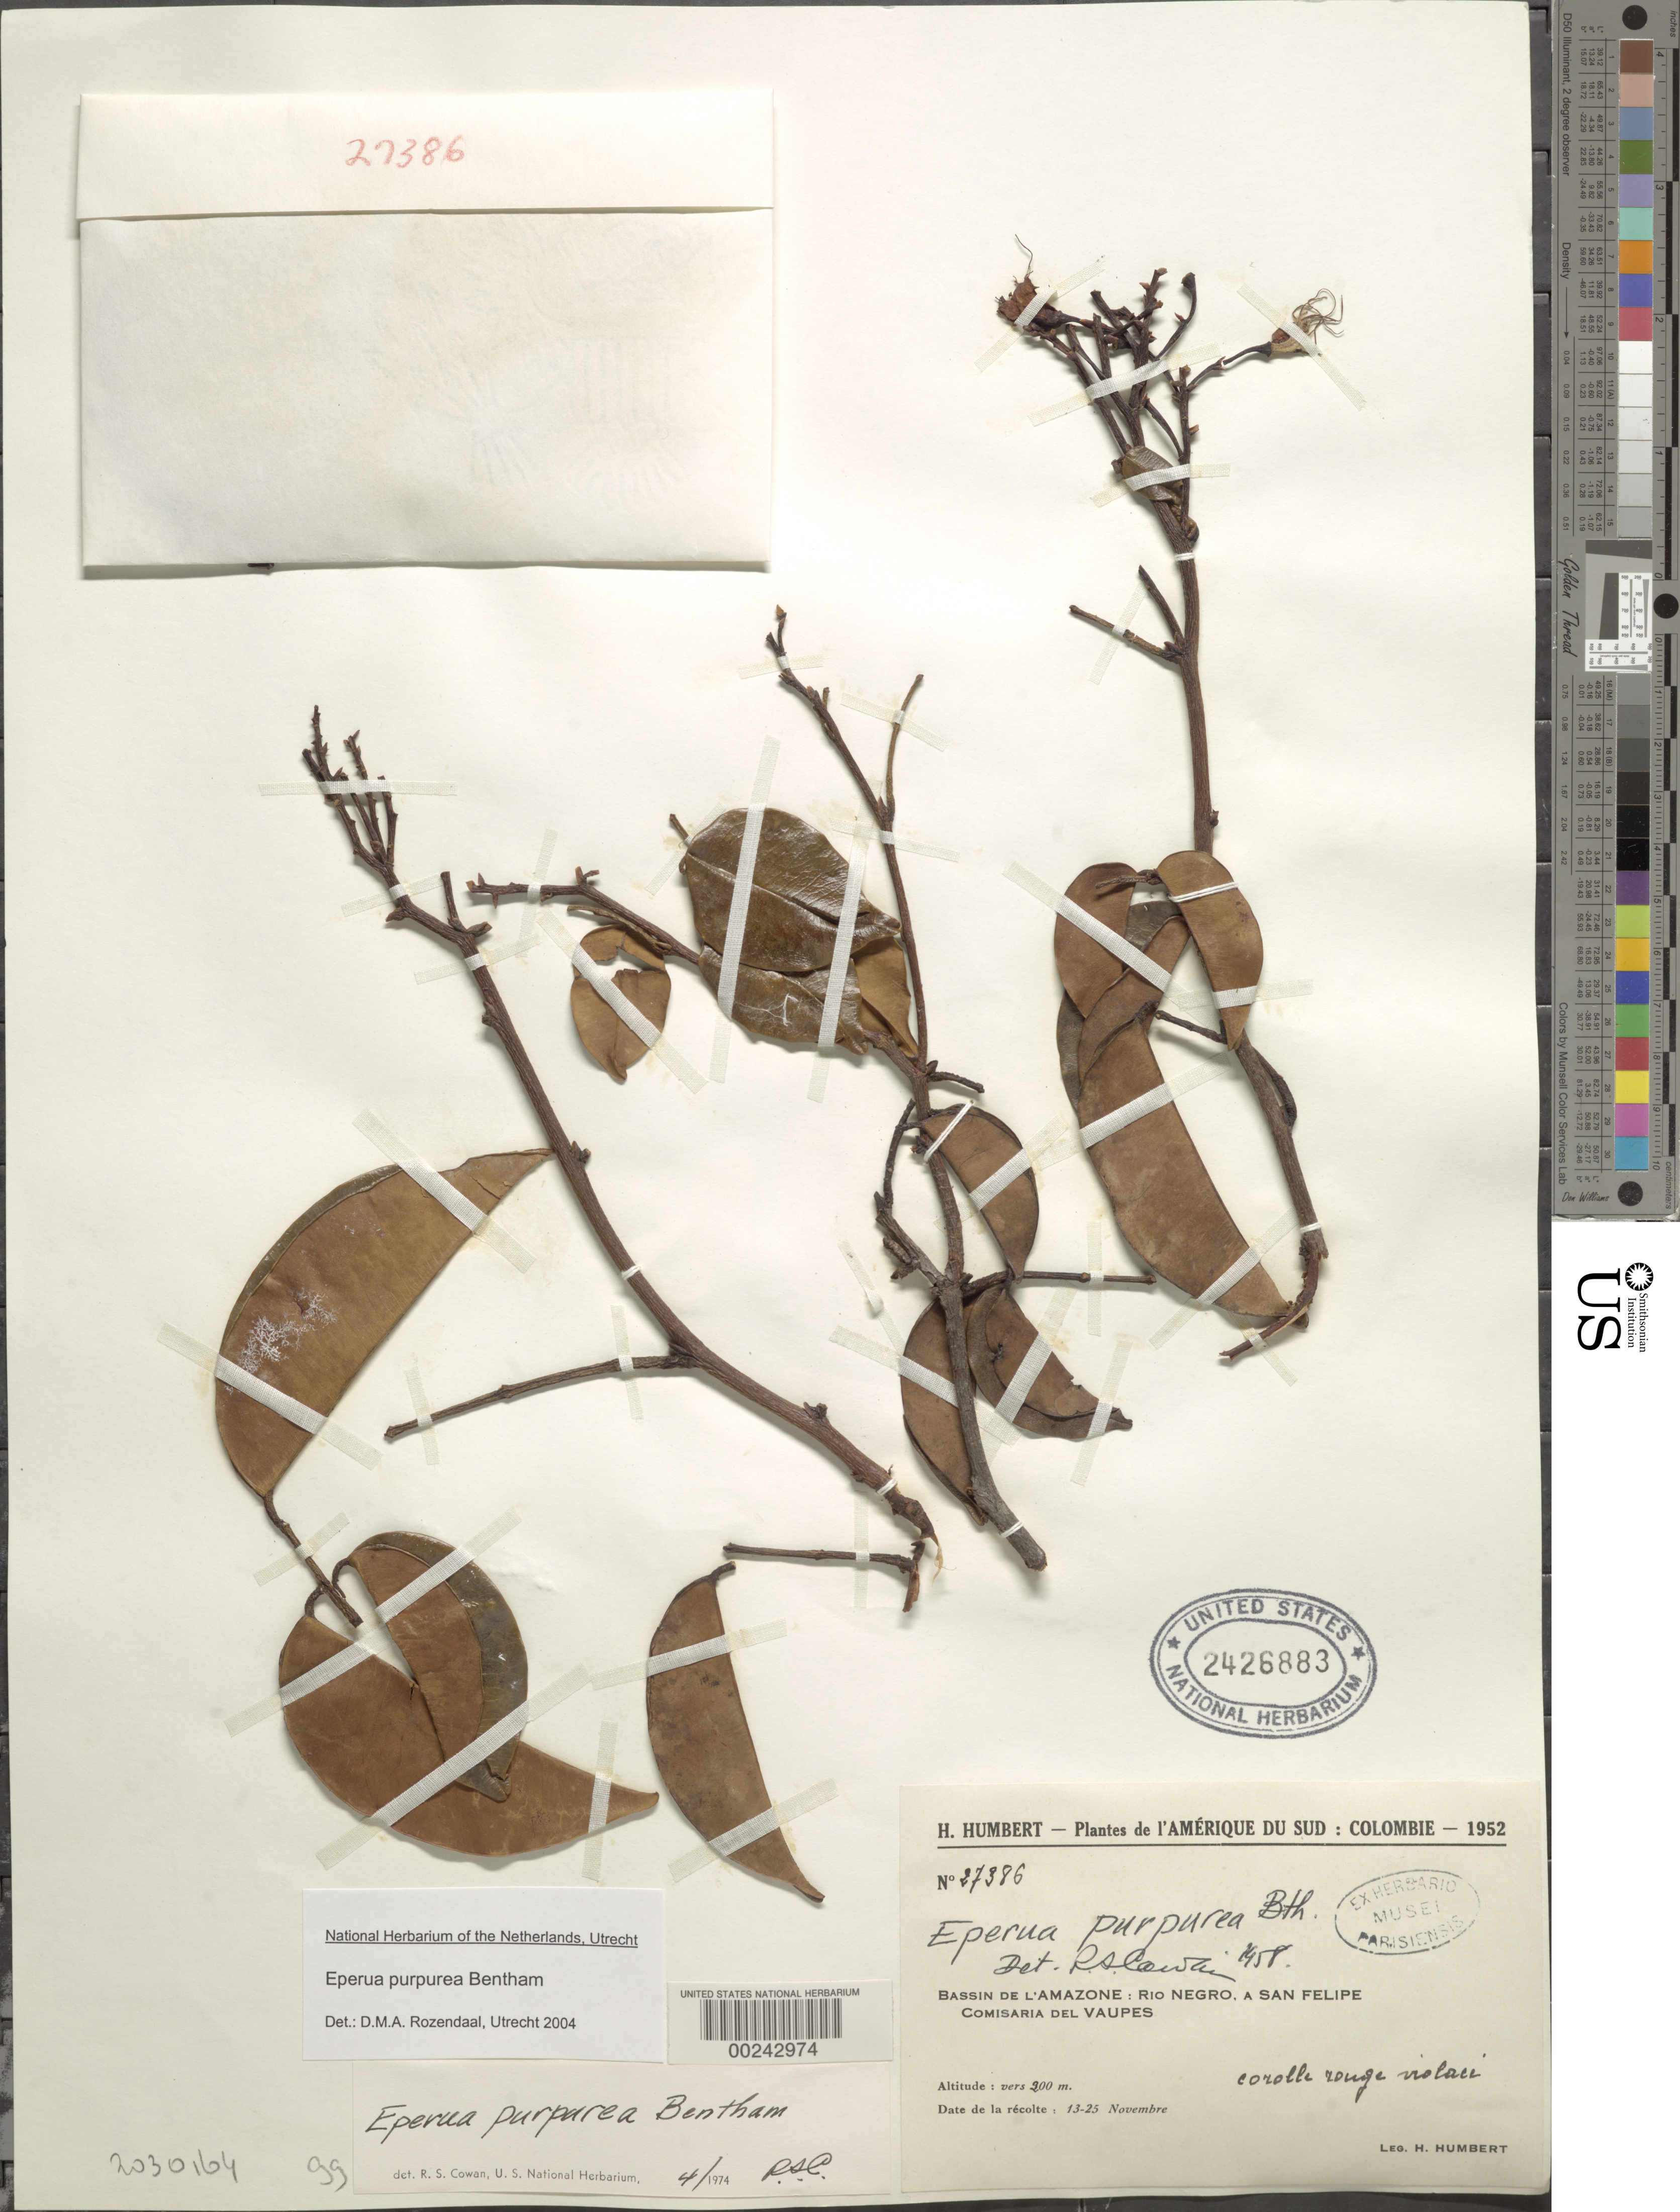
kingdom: Plantae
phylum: Tracheophyta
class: Magnoliopsida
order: Fabales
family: Fabaceae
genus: Eperua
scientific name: Eperua purpurea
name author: Benth.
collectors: H. Humbert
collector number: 27386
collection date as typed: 13 Nov 1952 to 25 Nov 1952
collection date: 1952-11-13/1952-11-25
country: Colombia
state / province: Vaupés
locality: Rio Negro, San Felipe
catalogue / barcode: US 2426883